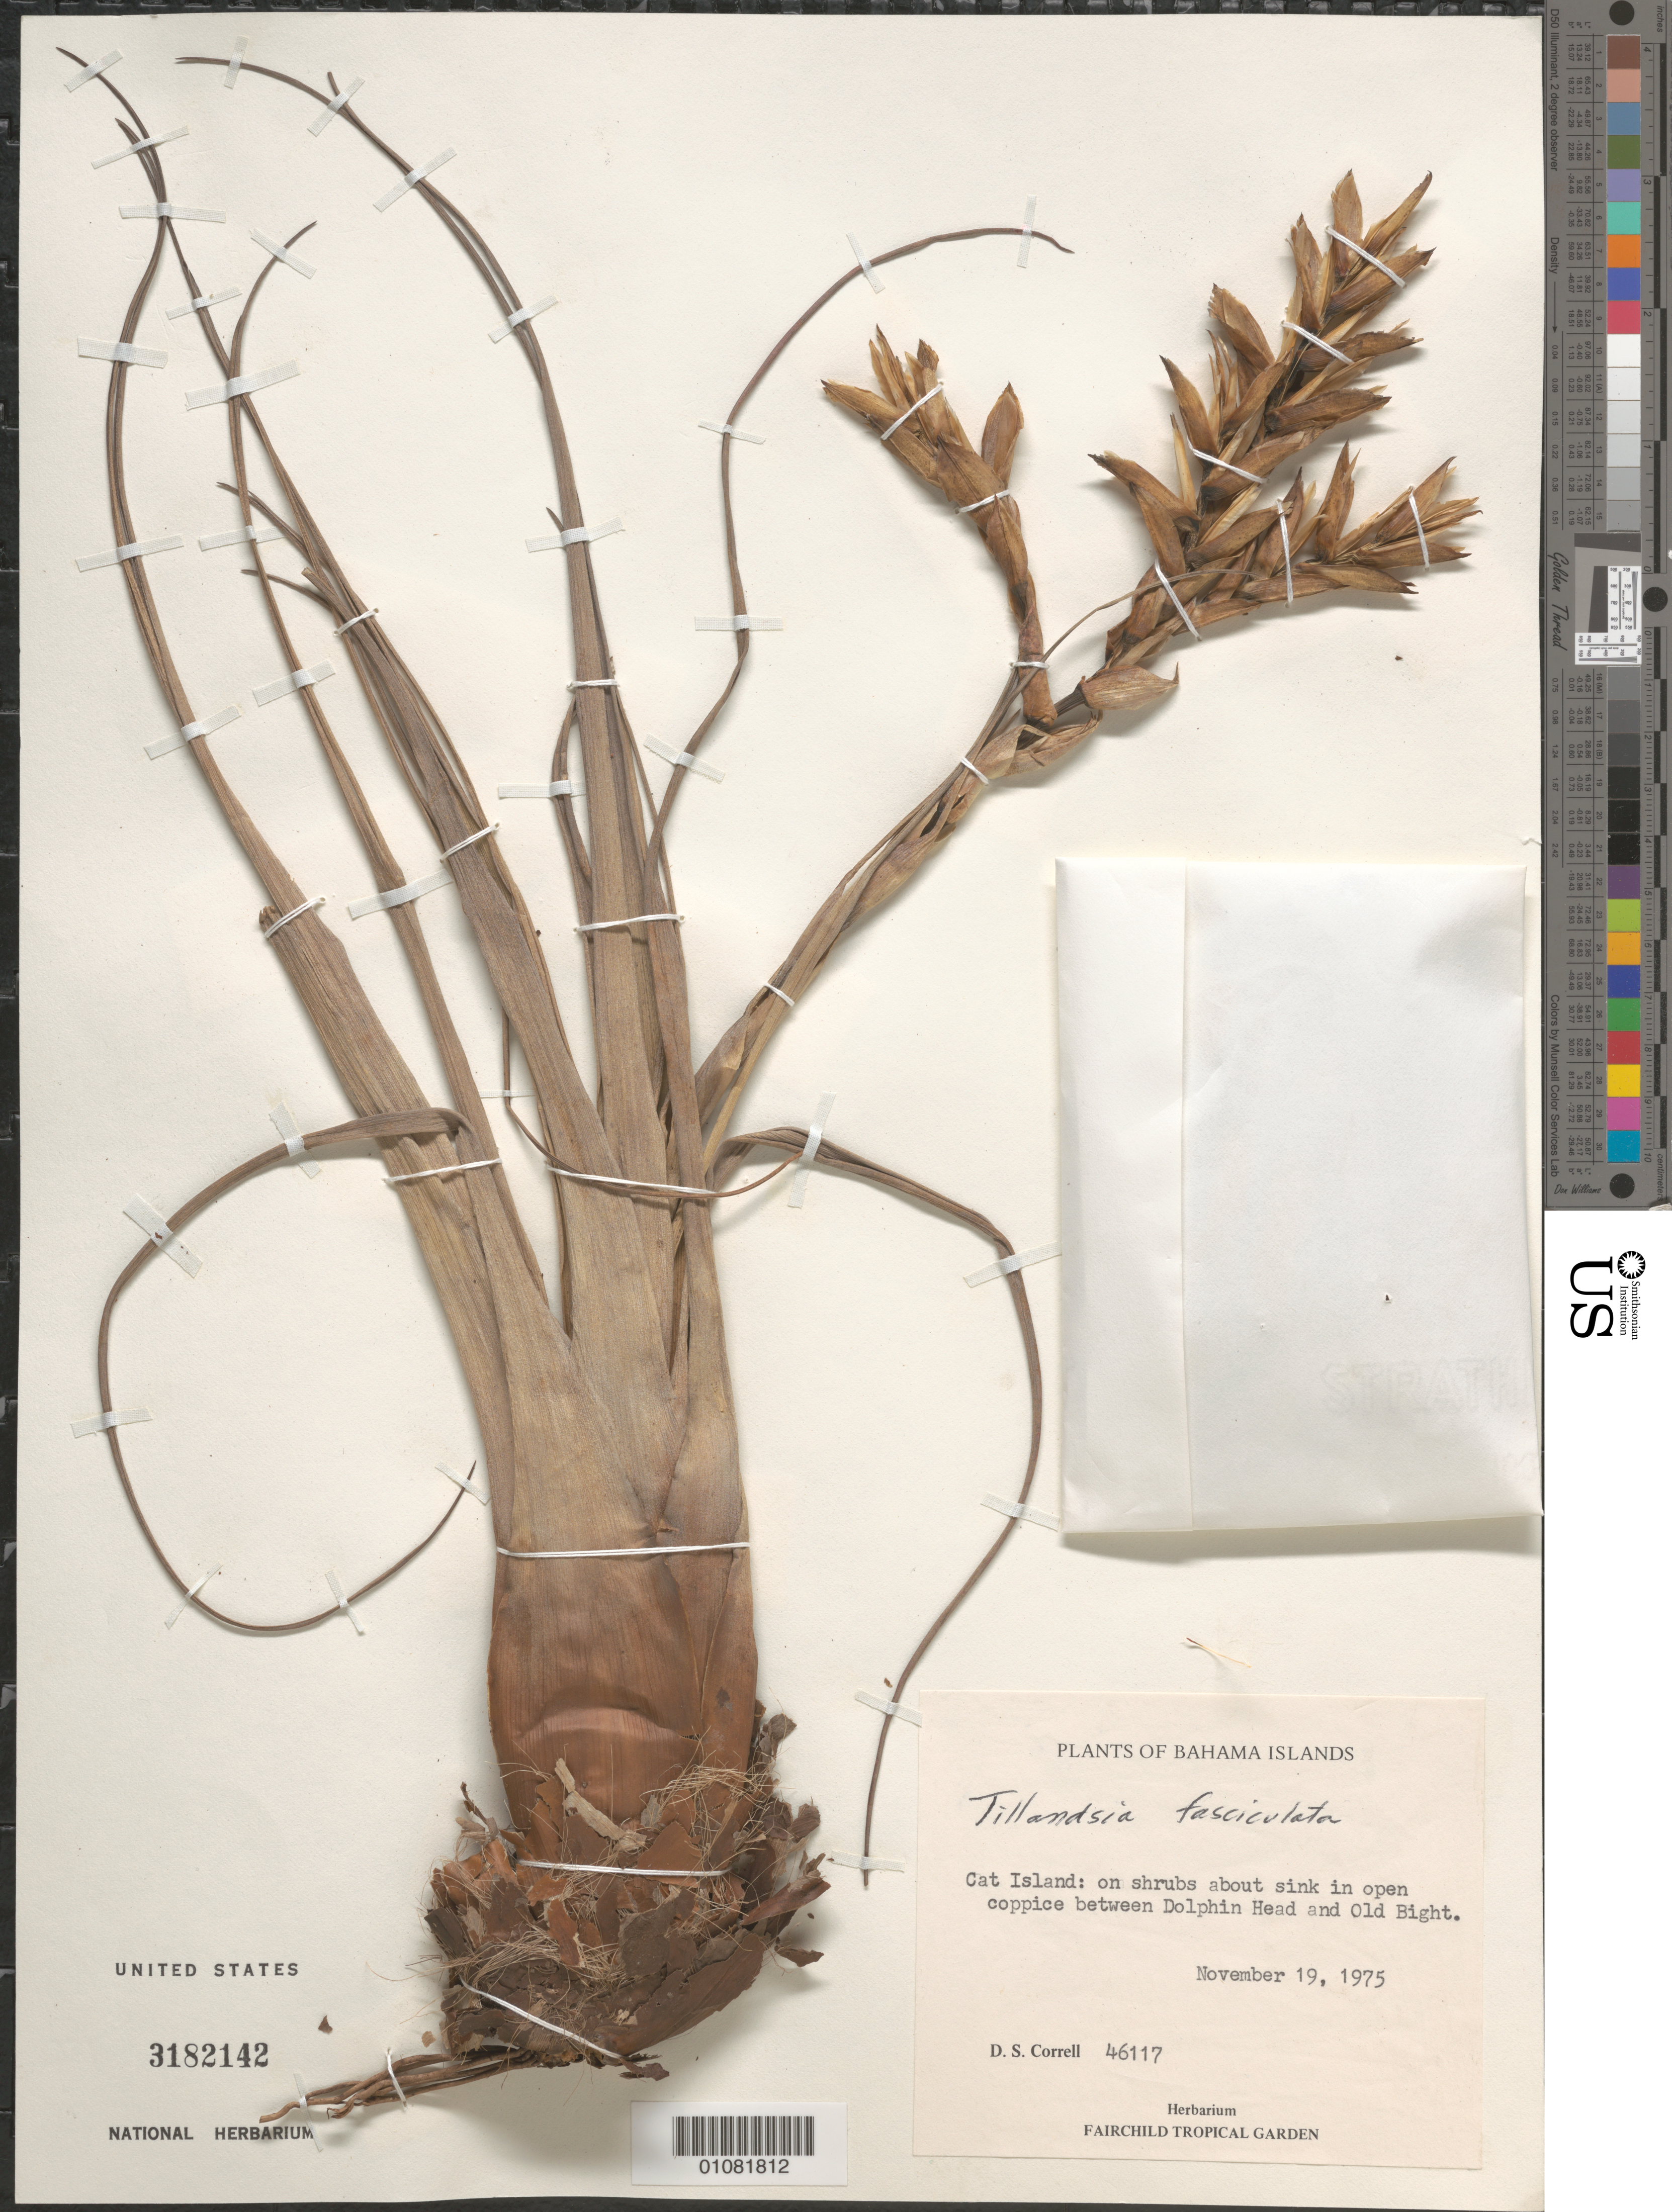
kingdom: Plantae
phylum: Tracheophyta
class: Liliopsida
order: Poales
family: Bromeliaceae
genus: Tillandsia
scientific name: Tillandsia fasciculata var. fasciculata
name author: Sw.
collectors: D. S. Correll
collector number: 46117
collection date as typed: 19 Nov 1975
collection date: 1975-11-19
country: Bahamas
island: Cat I.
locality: between Dolphin Head and Old Bight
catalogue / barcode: US 3182142